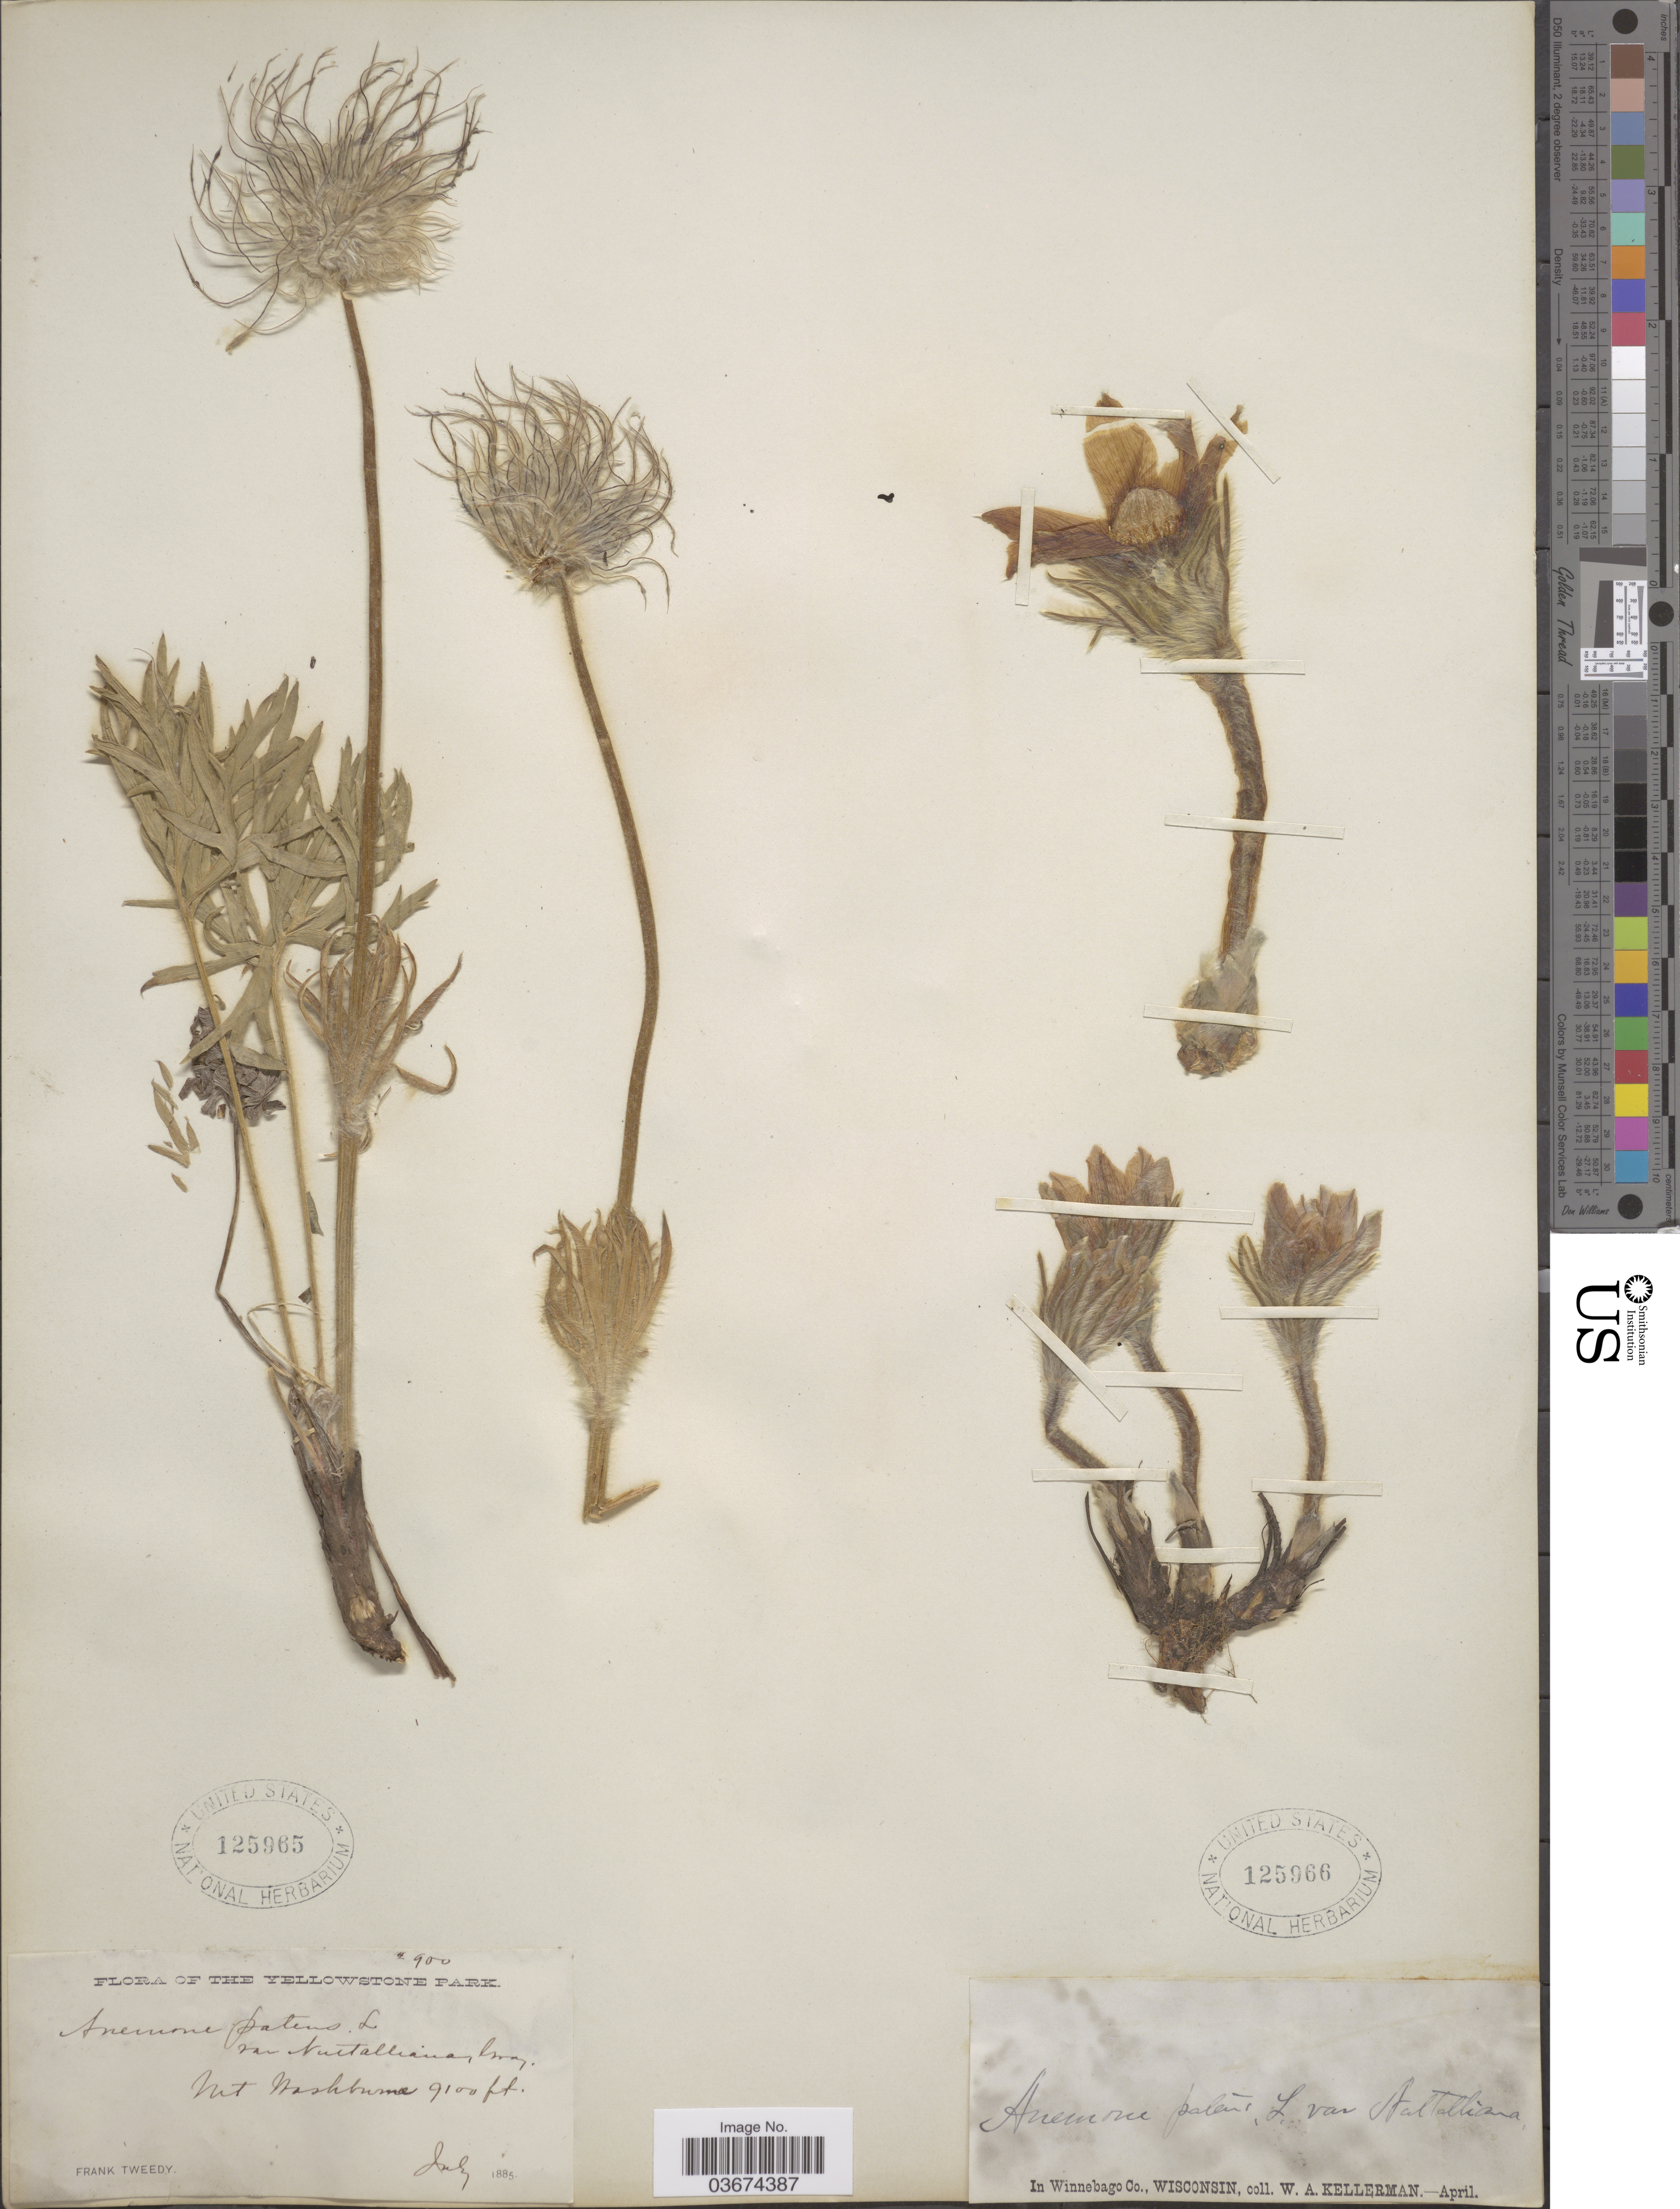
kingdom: Plantae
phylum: Tracheophyta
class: Magnoliopsida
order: Ranunculales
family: Ranunculaceae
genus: Pulsatilla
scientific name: Pulsatilla nuttalliana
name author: (DC.) Bercht. & J. Presl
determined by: Strong, Mark T., (BOT), Smithsonian Institution - National Museum of Natural History (UNITED STATES)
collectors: F. Tweedy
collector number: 900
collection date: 1885-07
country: United States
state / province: Wyoming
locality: The Yellowstone Park. Mt. Washburne.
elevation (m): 2774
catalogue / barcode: US 125965-2